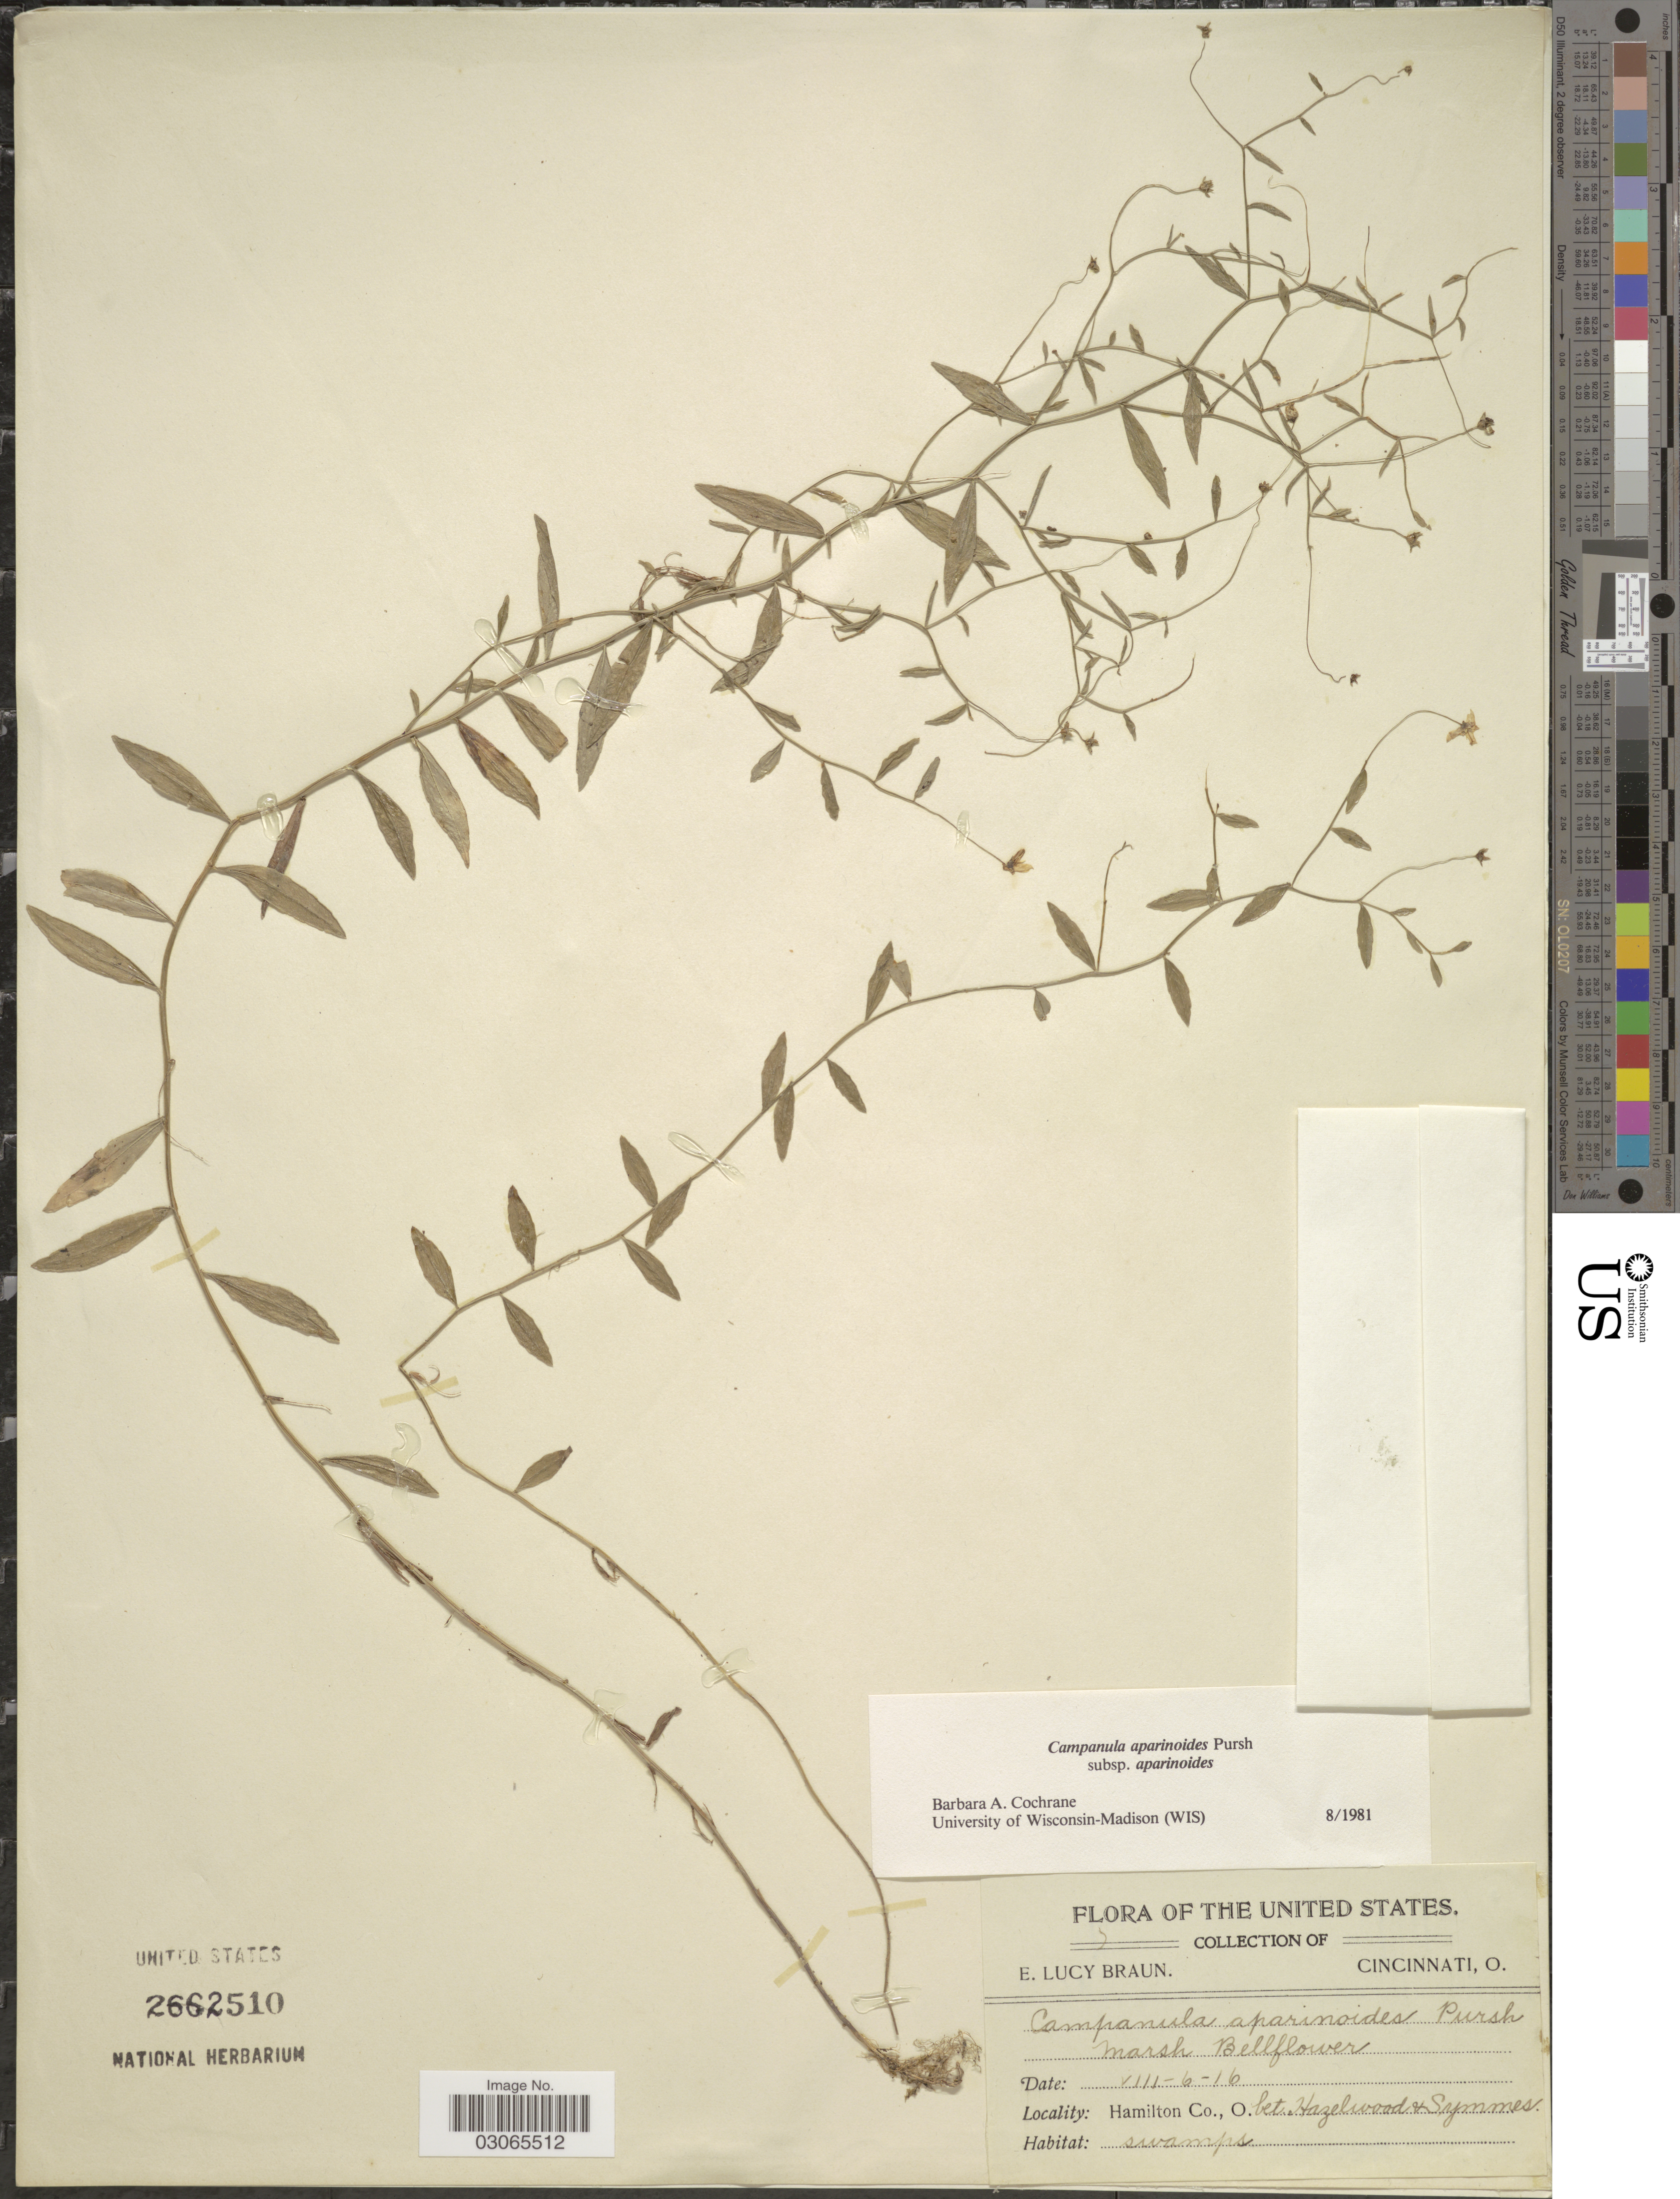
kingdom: Plantae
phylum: Tracheophyta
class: Magnoliopsida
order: Asterales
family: Campanulaceae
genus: Campanula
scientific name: Campanula aparinoides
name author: Pursh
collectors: E. L. Braun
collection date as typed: Transcribed d/m/y: 6/8/16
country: United States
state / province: Ohio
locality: Hamilton Co. bet. Hazelwood + Symmes.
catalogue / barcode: US 2662510